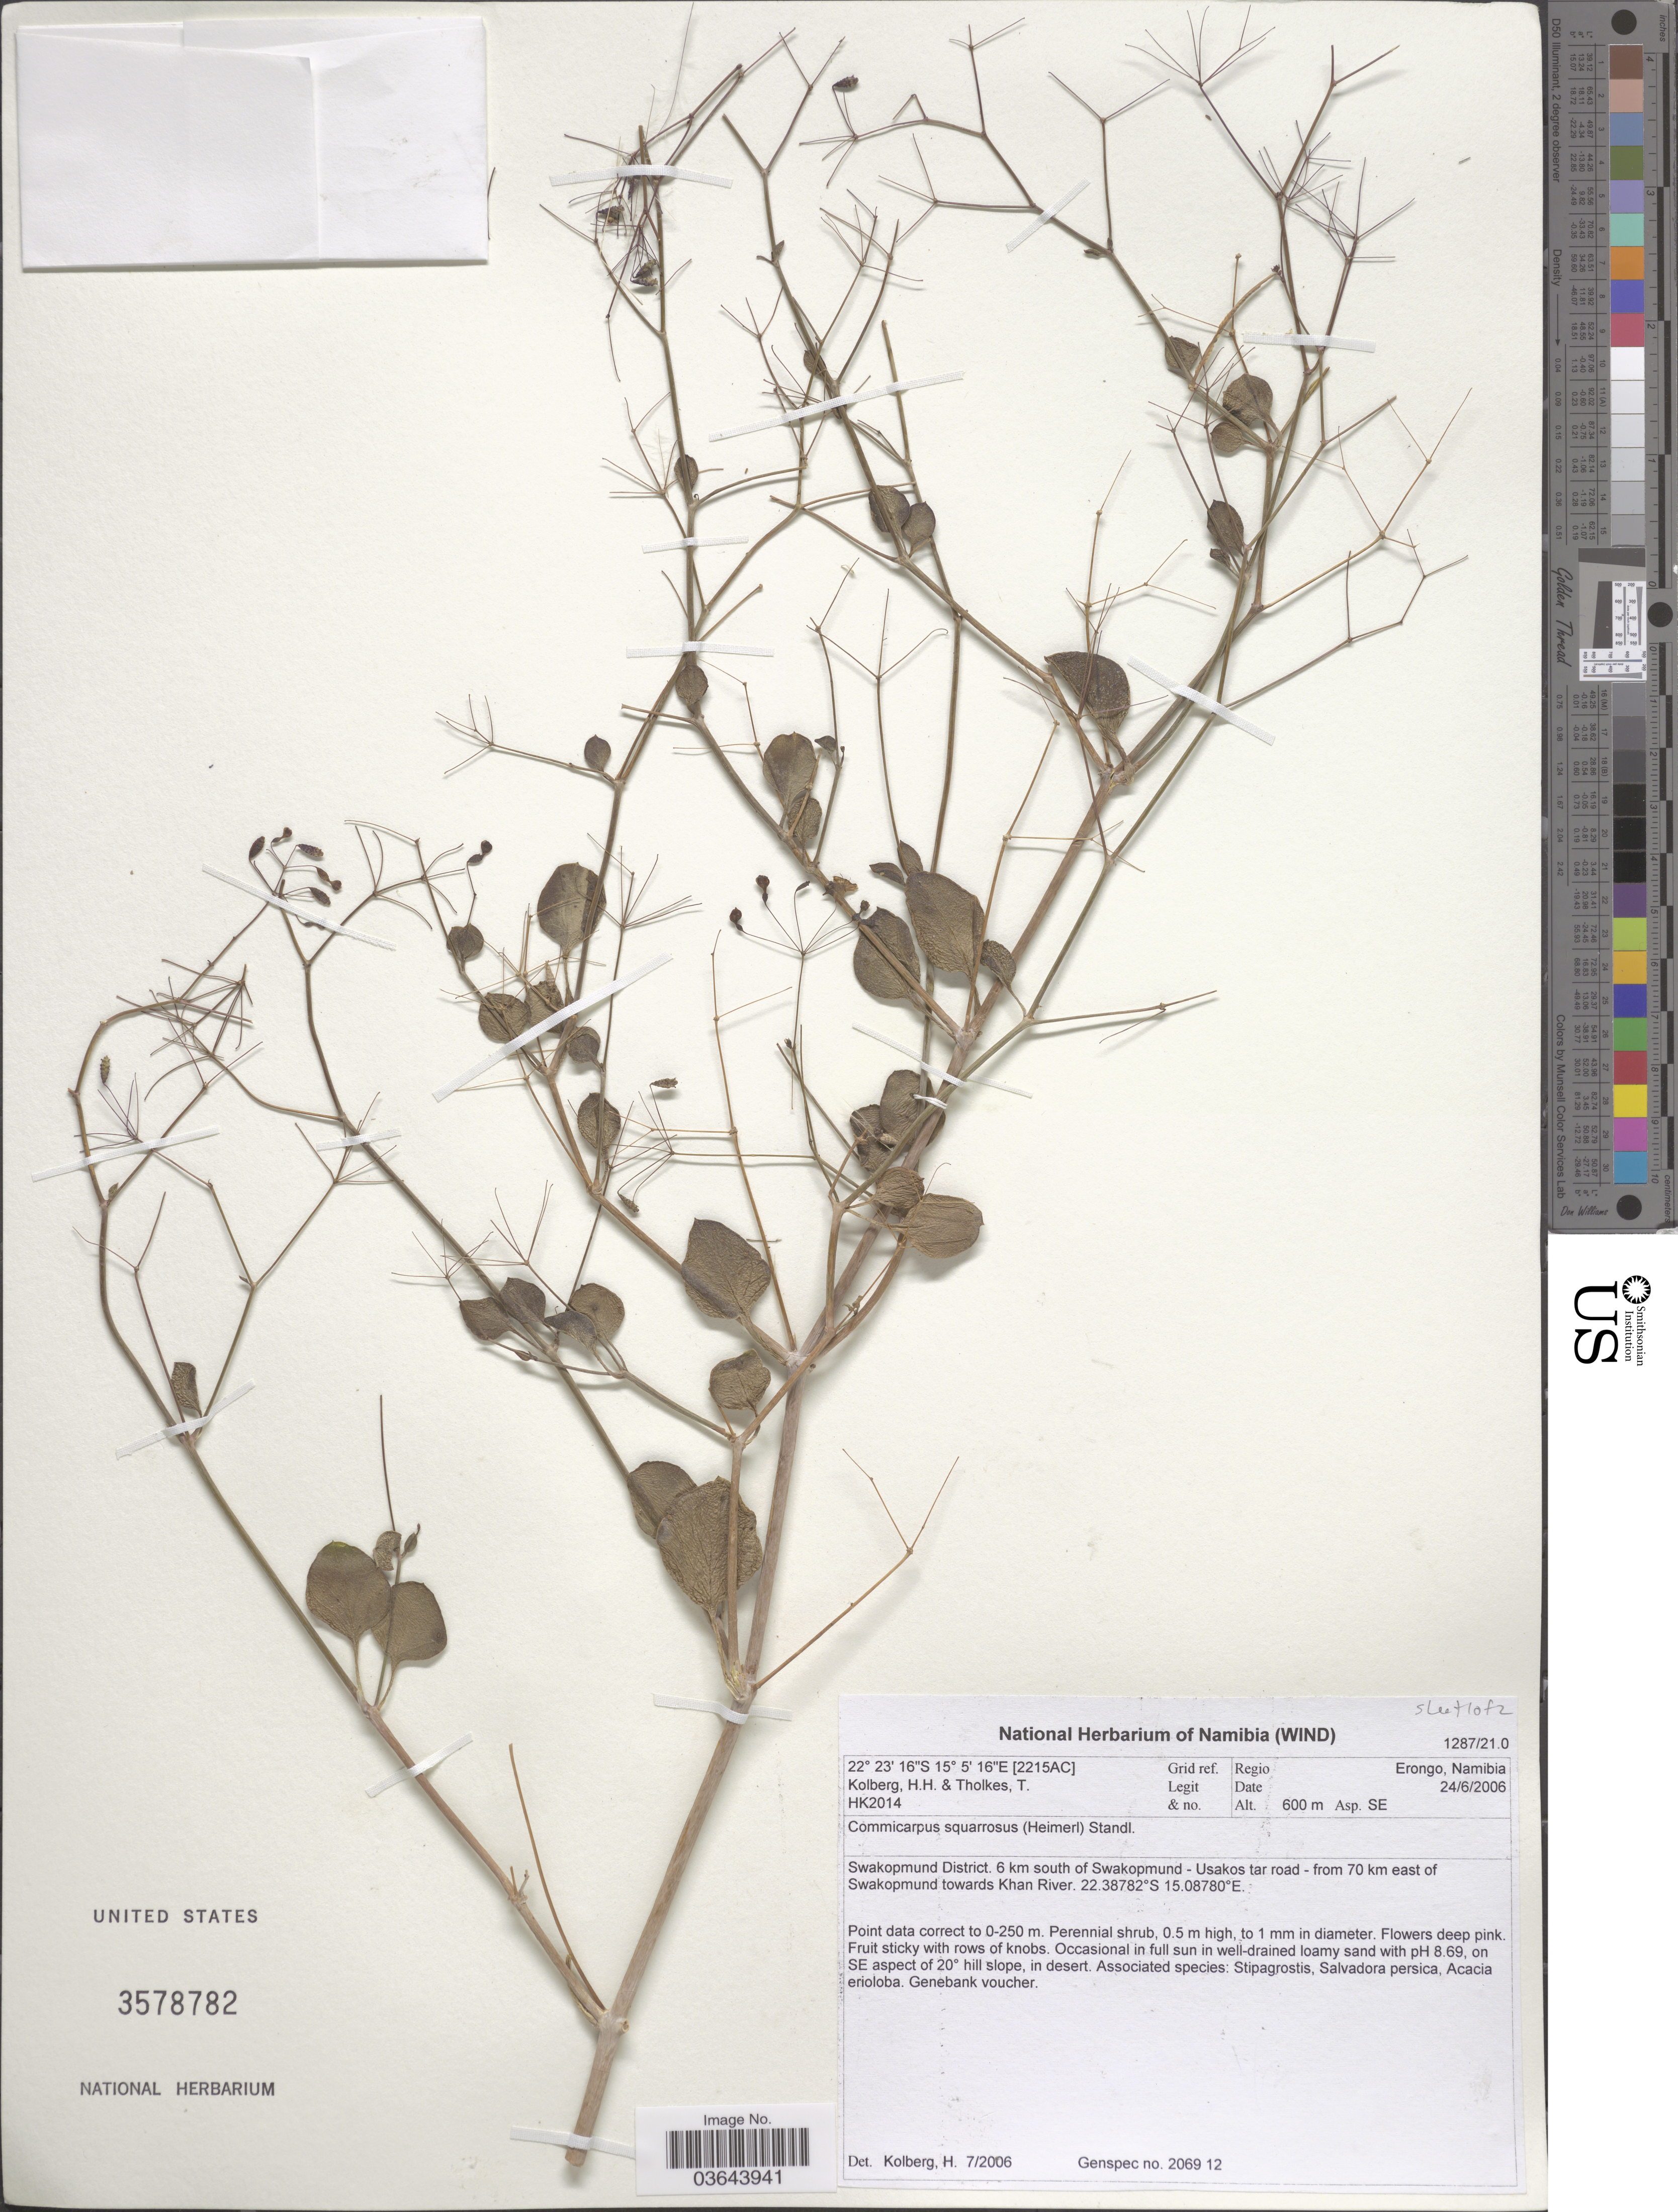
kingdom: Plantae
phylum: Tracheophyta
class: Magnoliopsida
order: Caryophyllales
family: Nyctaginaceae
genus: Boerhavia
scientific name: Boerhavia squarrosa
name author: Heimerl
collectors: H. H. Kolberg & T. Tholkes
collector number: HK2014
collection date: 2006-06-24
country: Namibia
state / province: Erongo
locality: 2215AC Grid ref. Swakopmund District. 6 km south of Swakopmund - Usakos tar road - from 70 km east of Swakopmund towards Khan River.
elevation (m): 600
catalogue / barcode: US 3578782